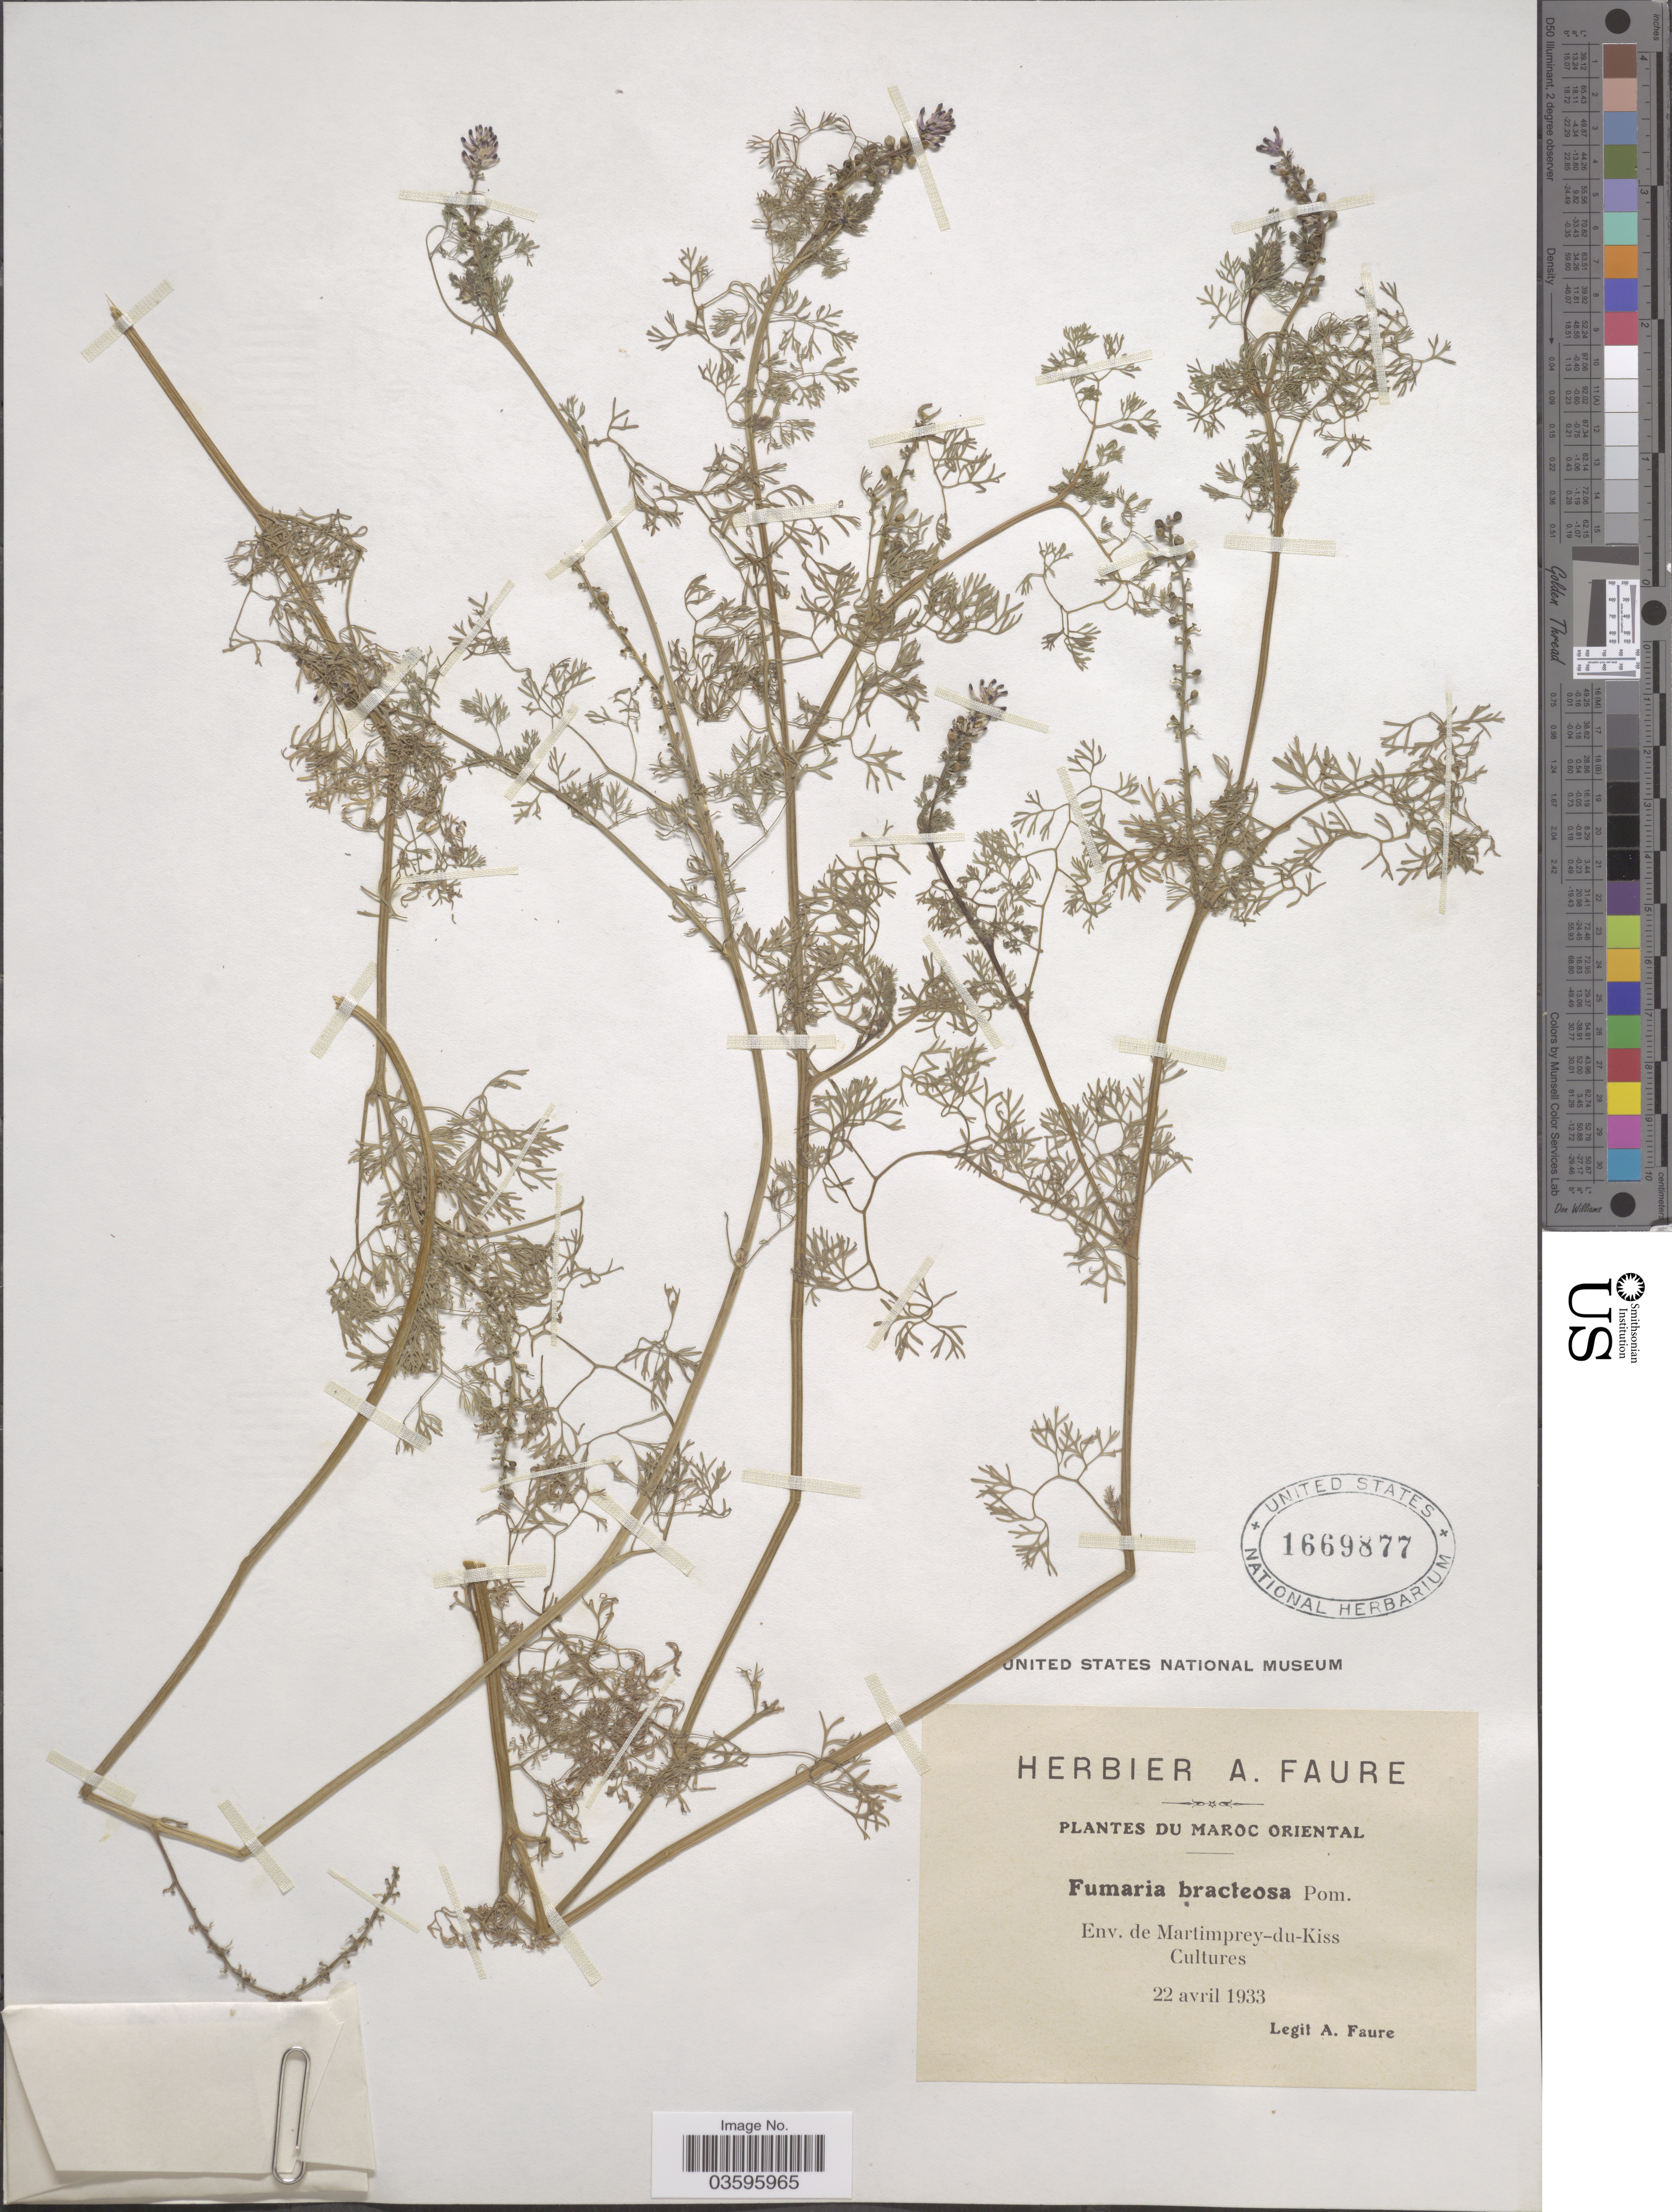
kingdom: Plantae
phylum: Tracheophyta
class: Magnoliopsida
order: Ranunculales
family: Papaveraceae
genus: Fumaria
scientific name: Fumaria bracteosa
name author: Pomel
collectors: A. Faure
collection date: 1933-04-22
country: Morocco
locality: Maroc Oriental. Env. de Martimprey-du-Kiss. Cultures.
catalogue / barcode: US 1669877